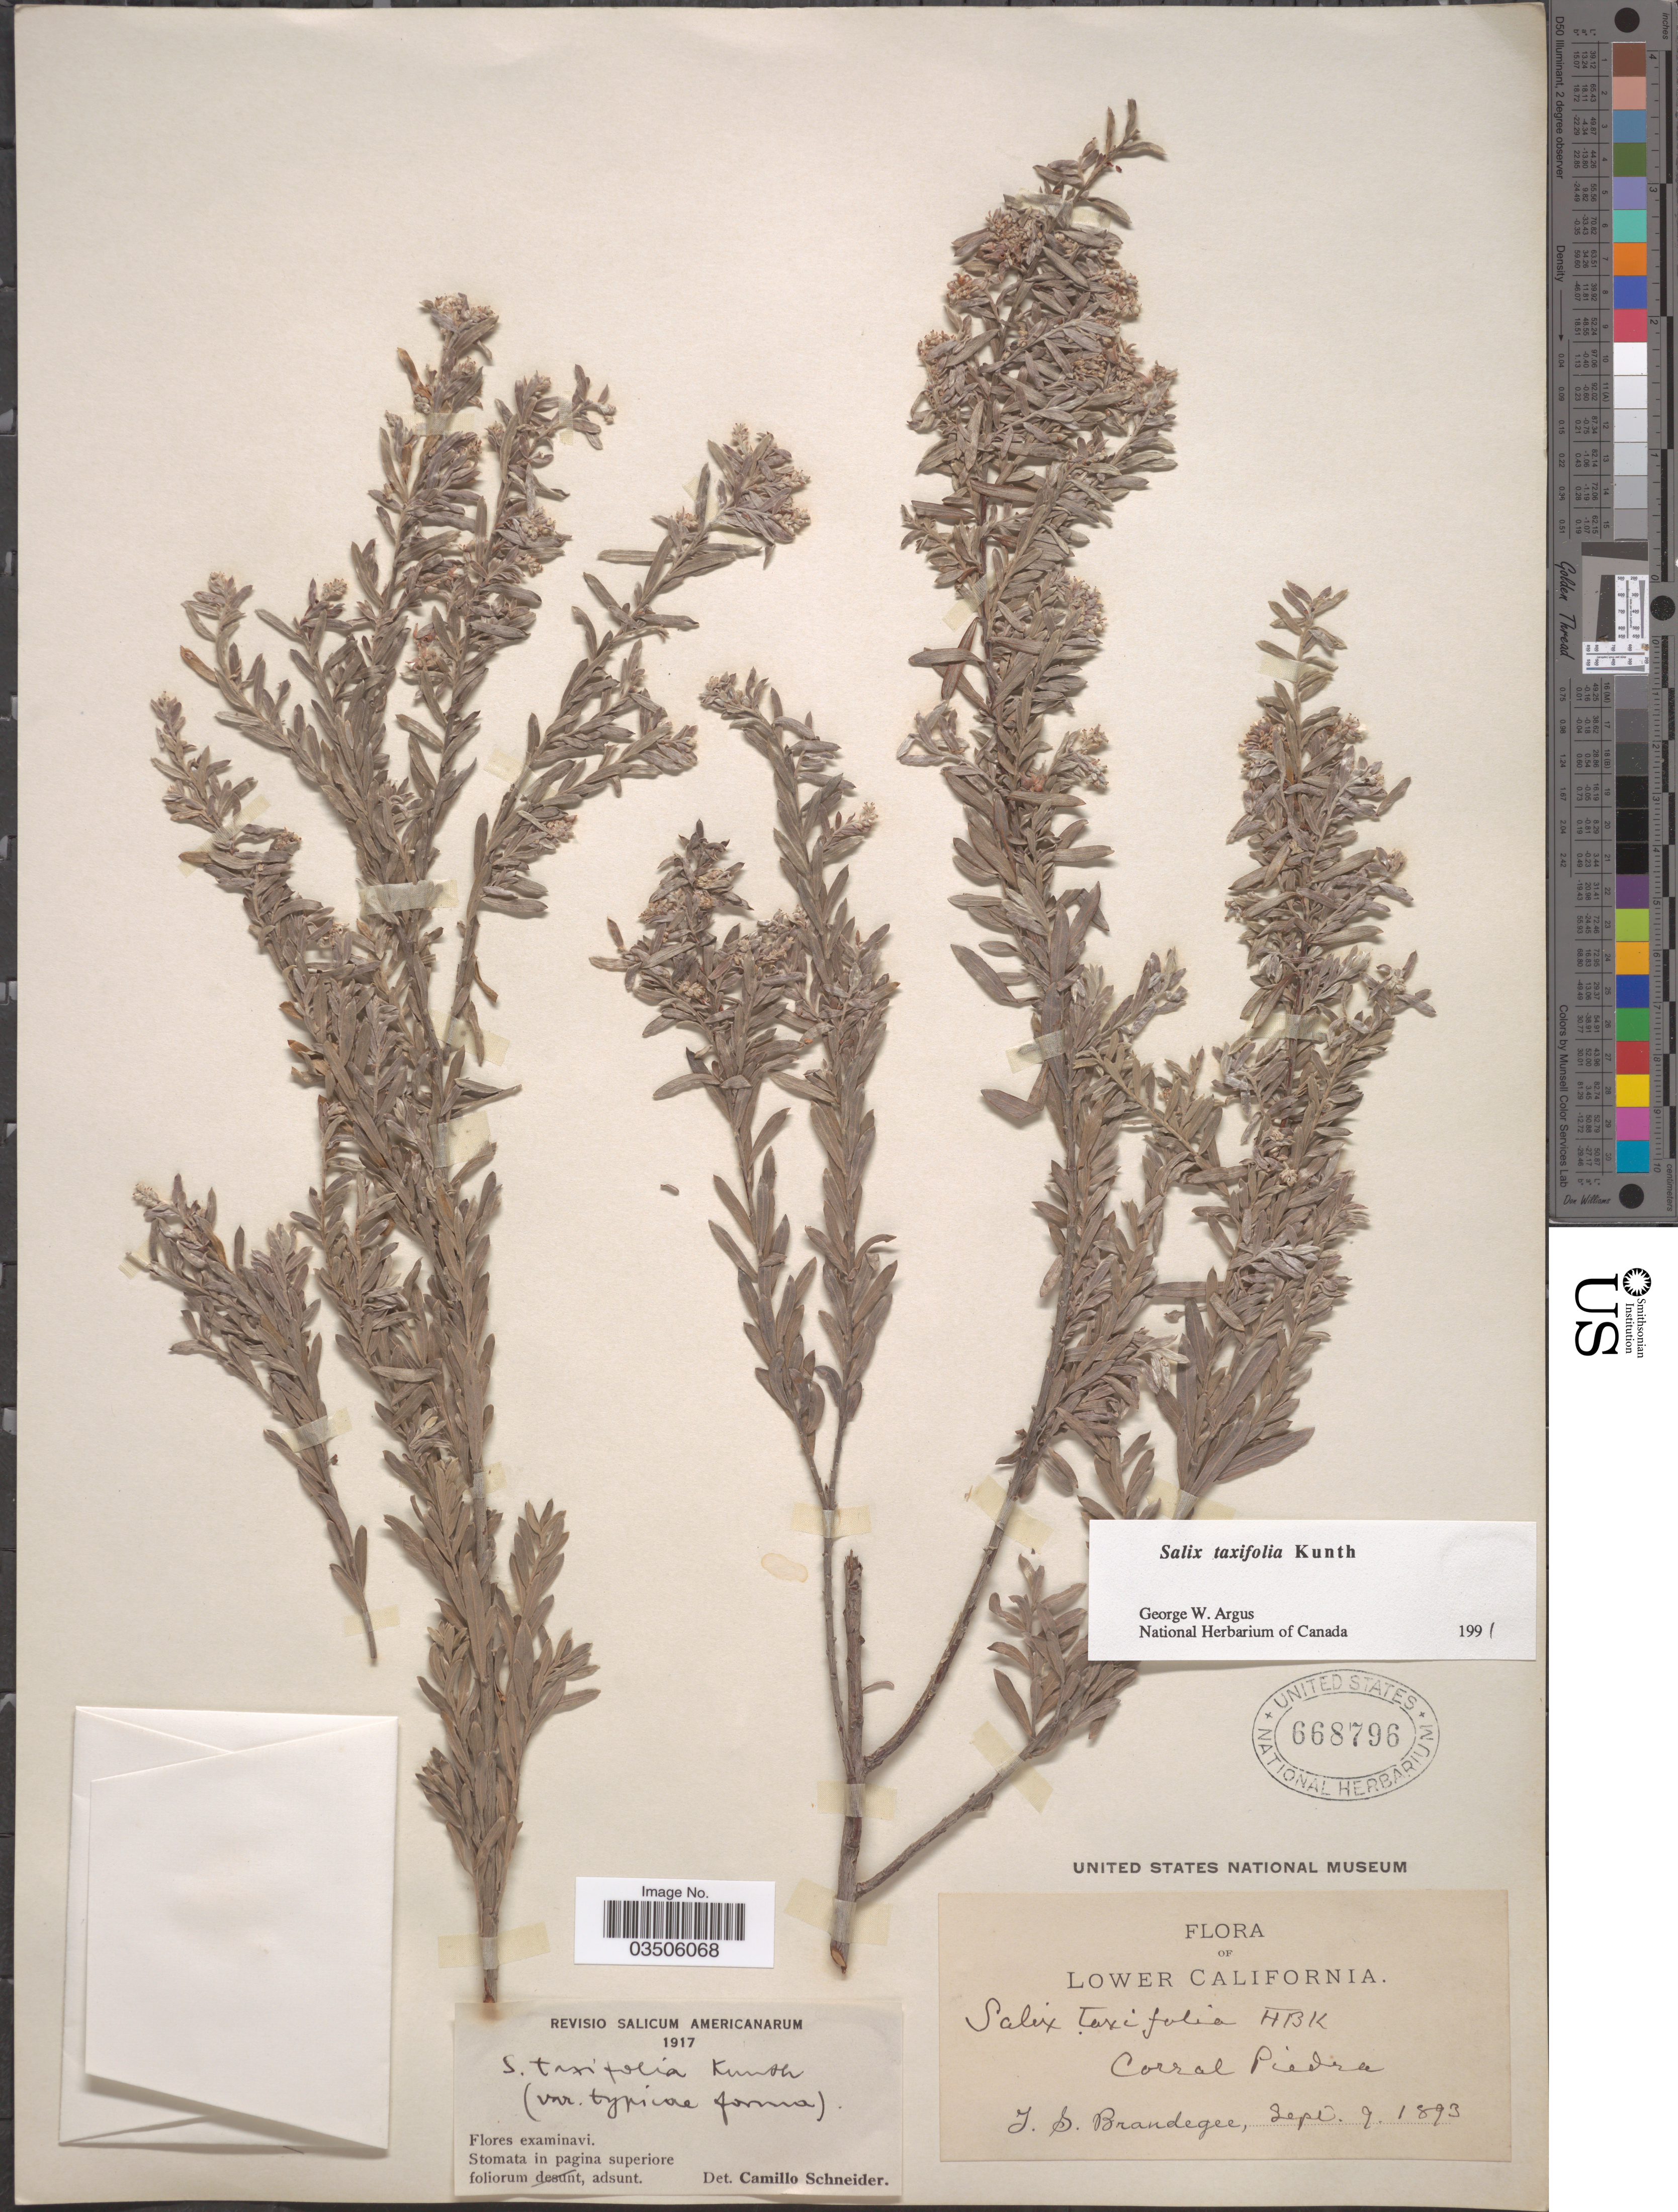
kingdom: Plantae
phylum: Tracheophyta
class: Magnoliopsida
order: Malpighiales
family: Salicaceae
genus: Salix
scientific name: Salix taxifolia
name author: Kunth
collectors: J. S. Brandegee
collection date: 1893-09-09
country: Mexico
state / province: Baja California Sur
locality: Lower California. Corral Piedra.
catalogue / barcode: US 668796